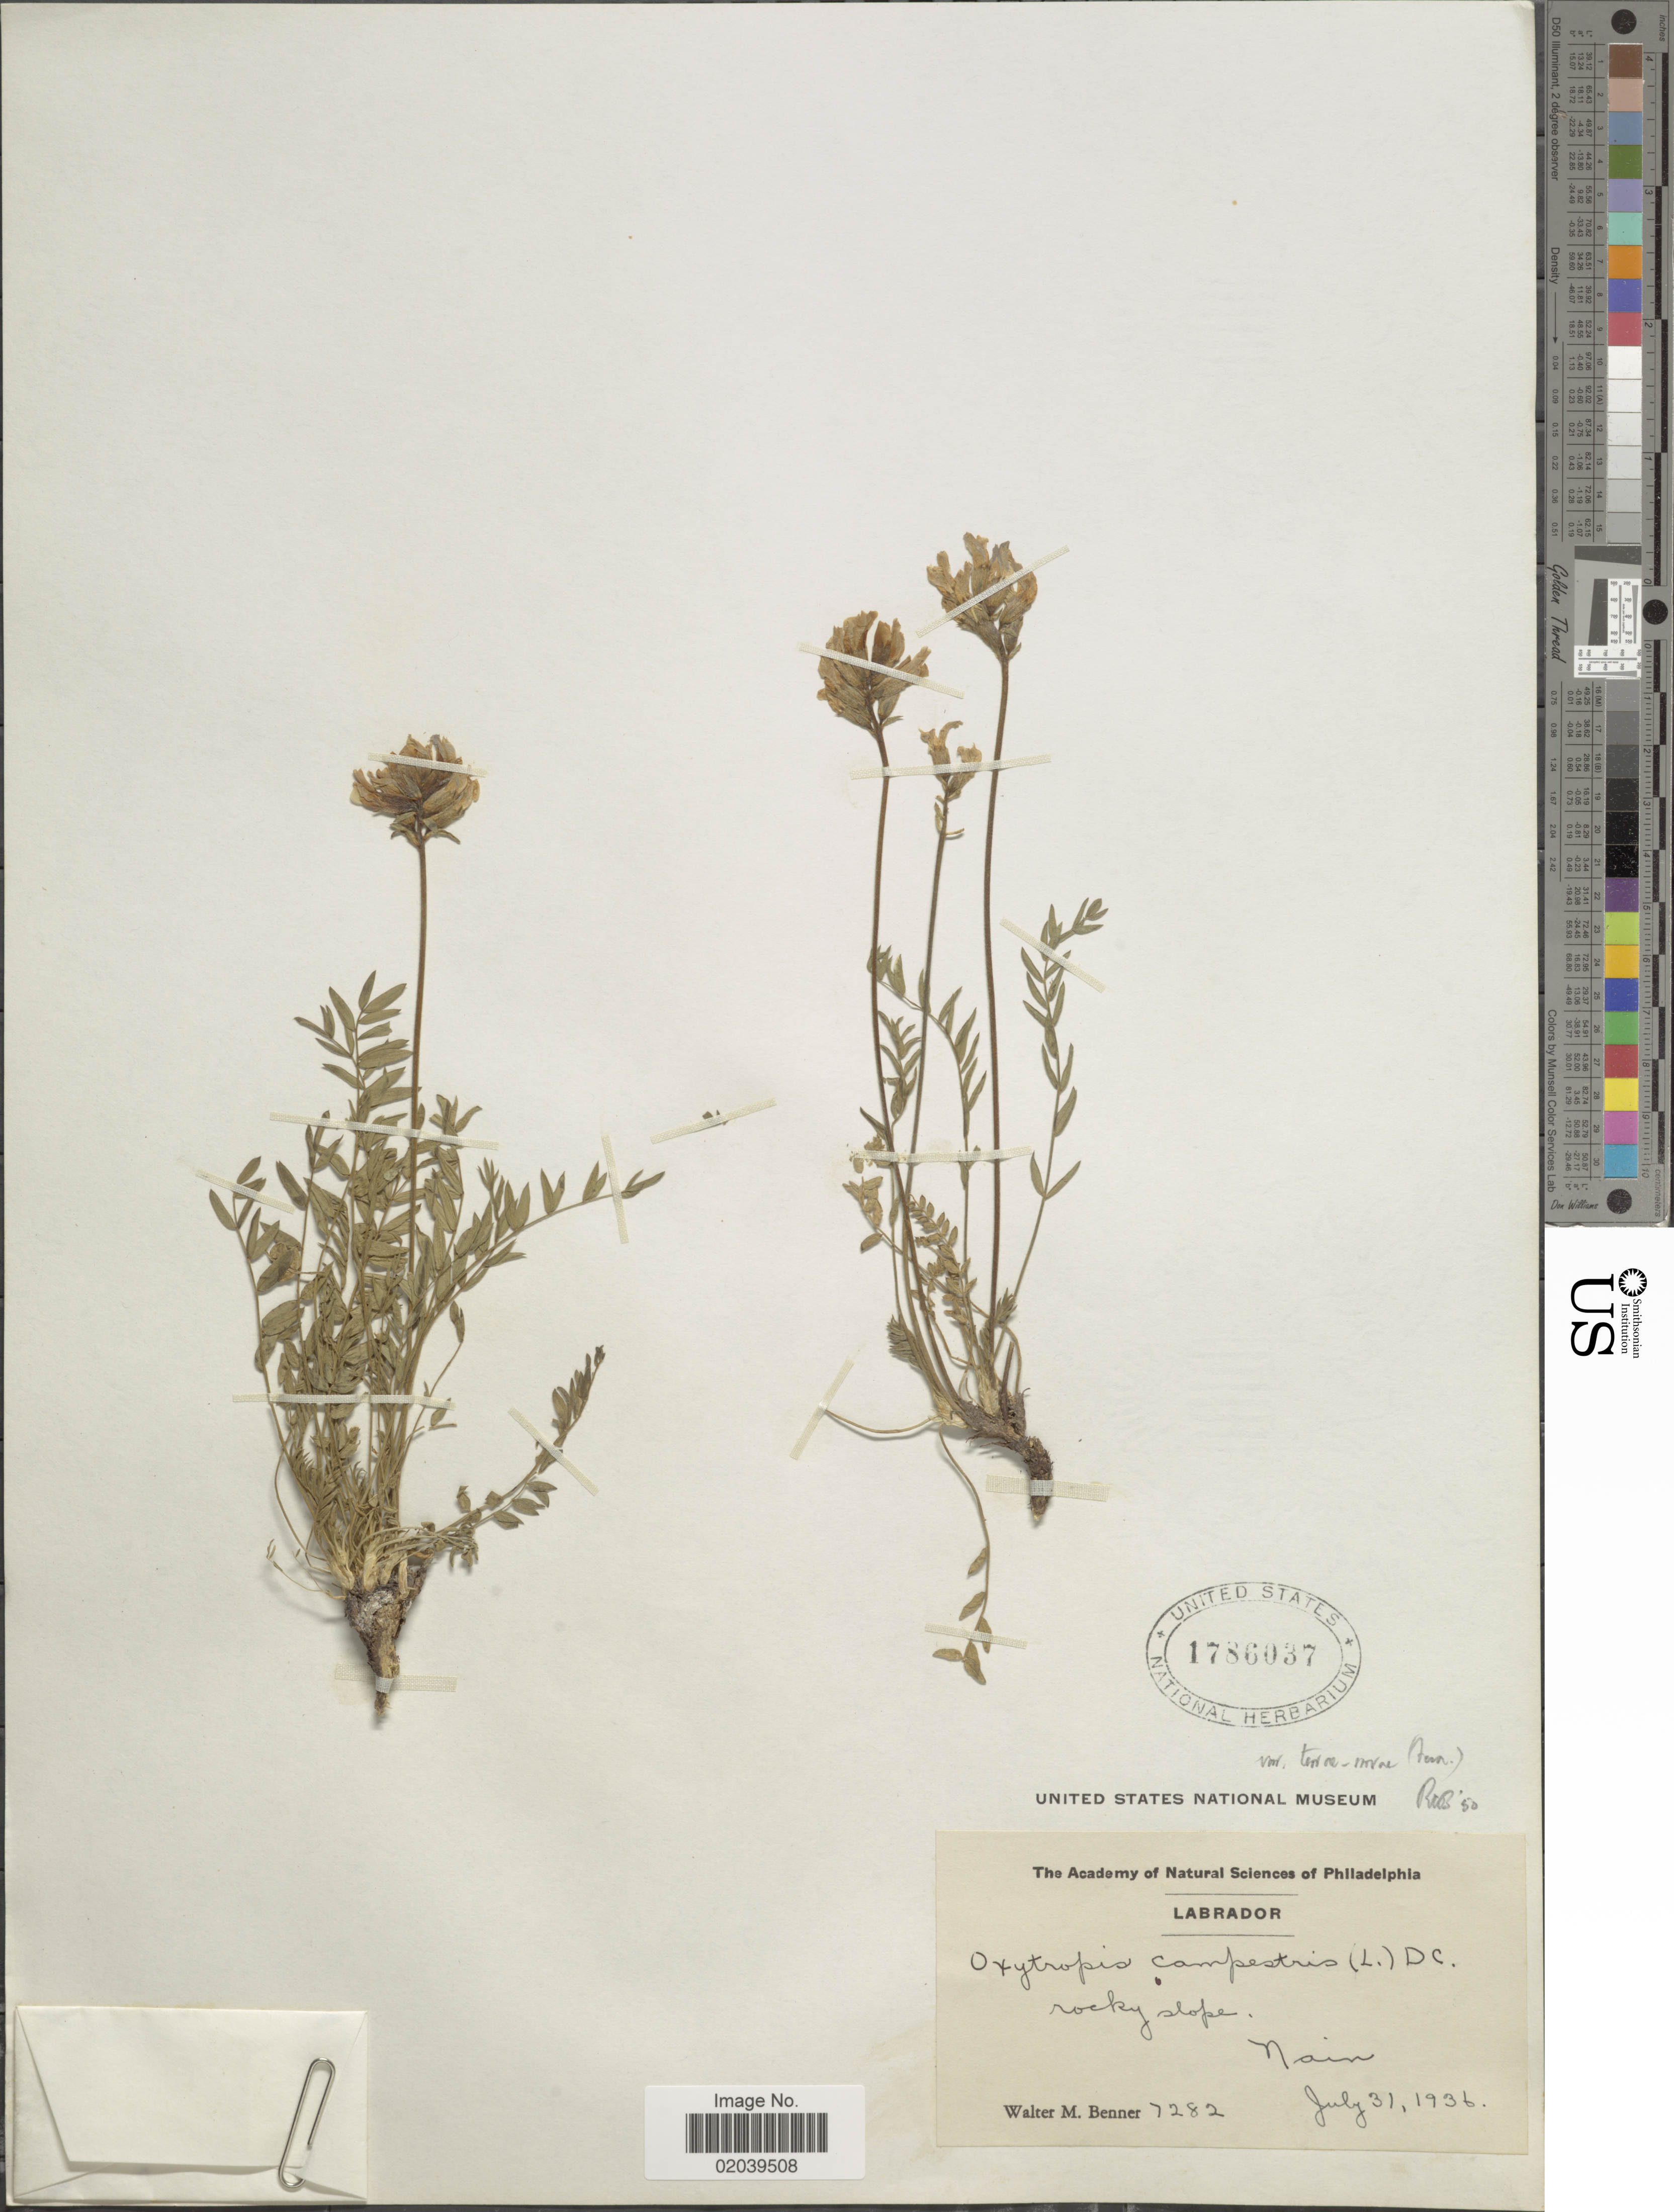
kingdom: Plantae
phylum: Tracheophyta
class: Magnoliopsida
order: Fabales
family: Fabaceae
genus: Oxytropis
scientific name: Oxytropis campestris var. terrae-novae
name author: (Fernald) Barneby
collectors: W. Benner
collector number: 7282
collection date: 1936-07-31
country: Canada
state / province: Newfoundland and Labrador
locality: Labrador, Nain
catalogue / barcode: US 1786037